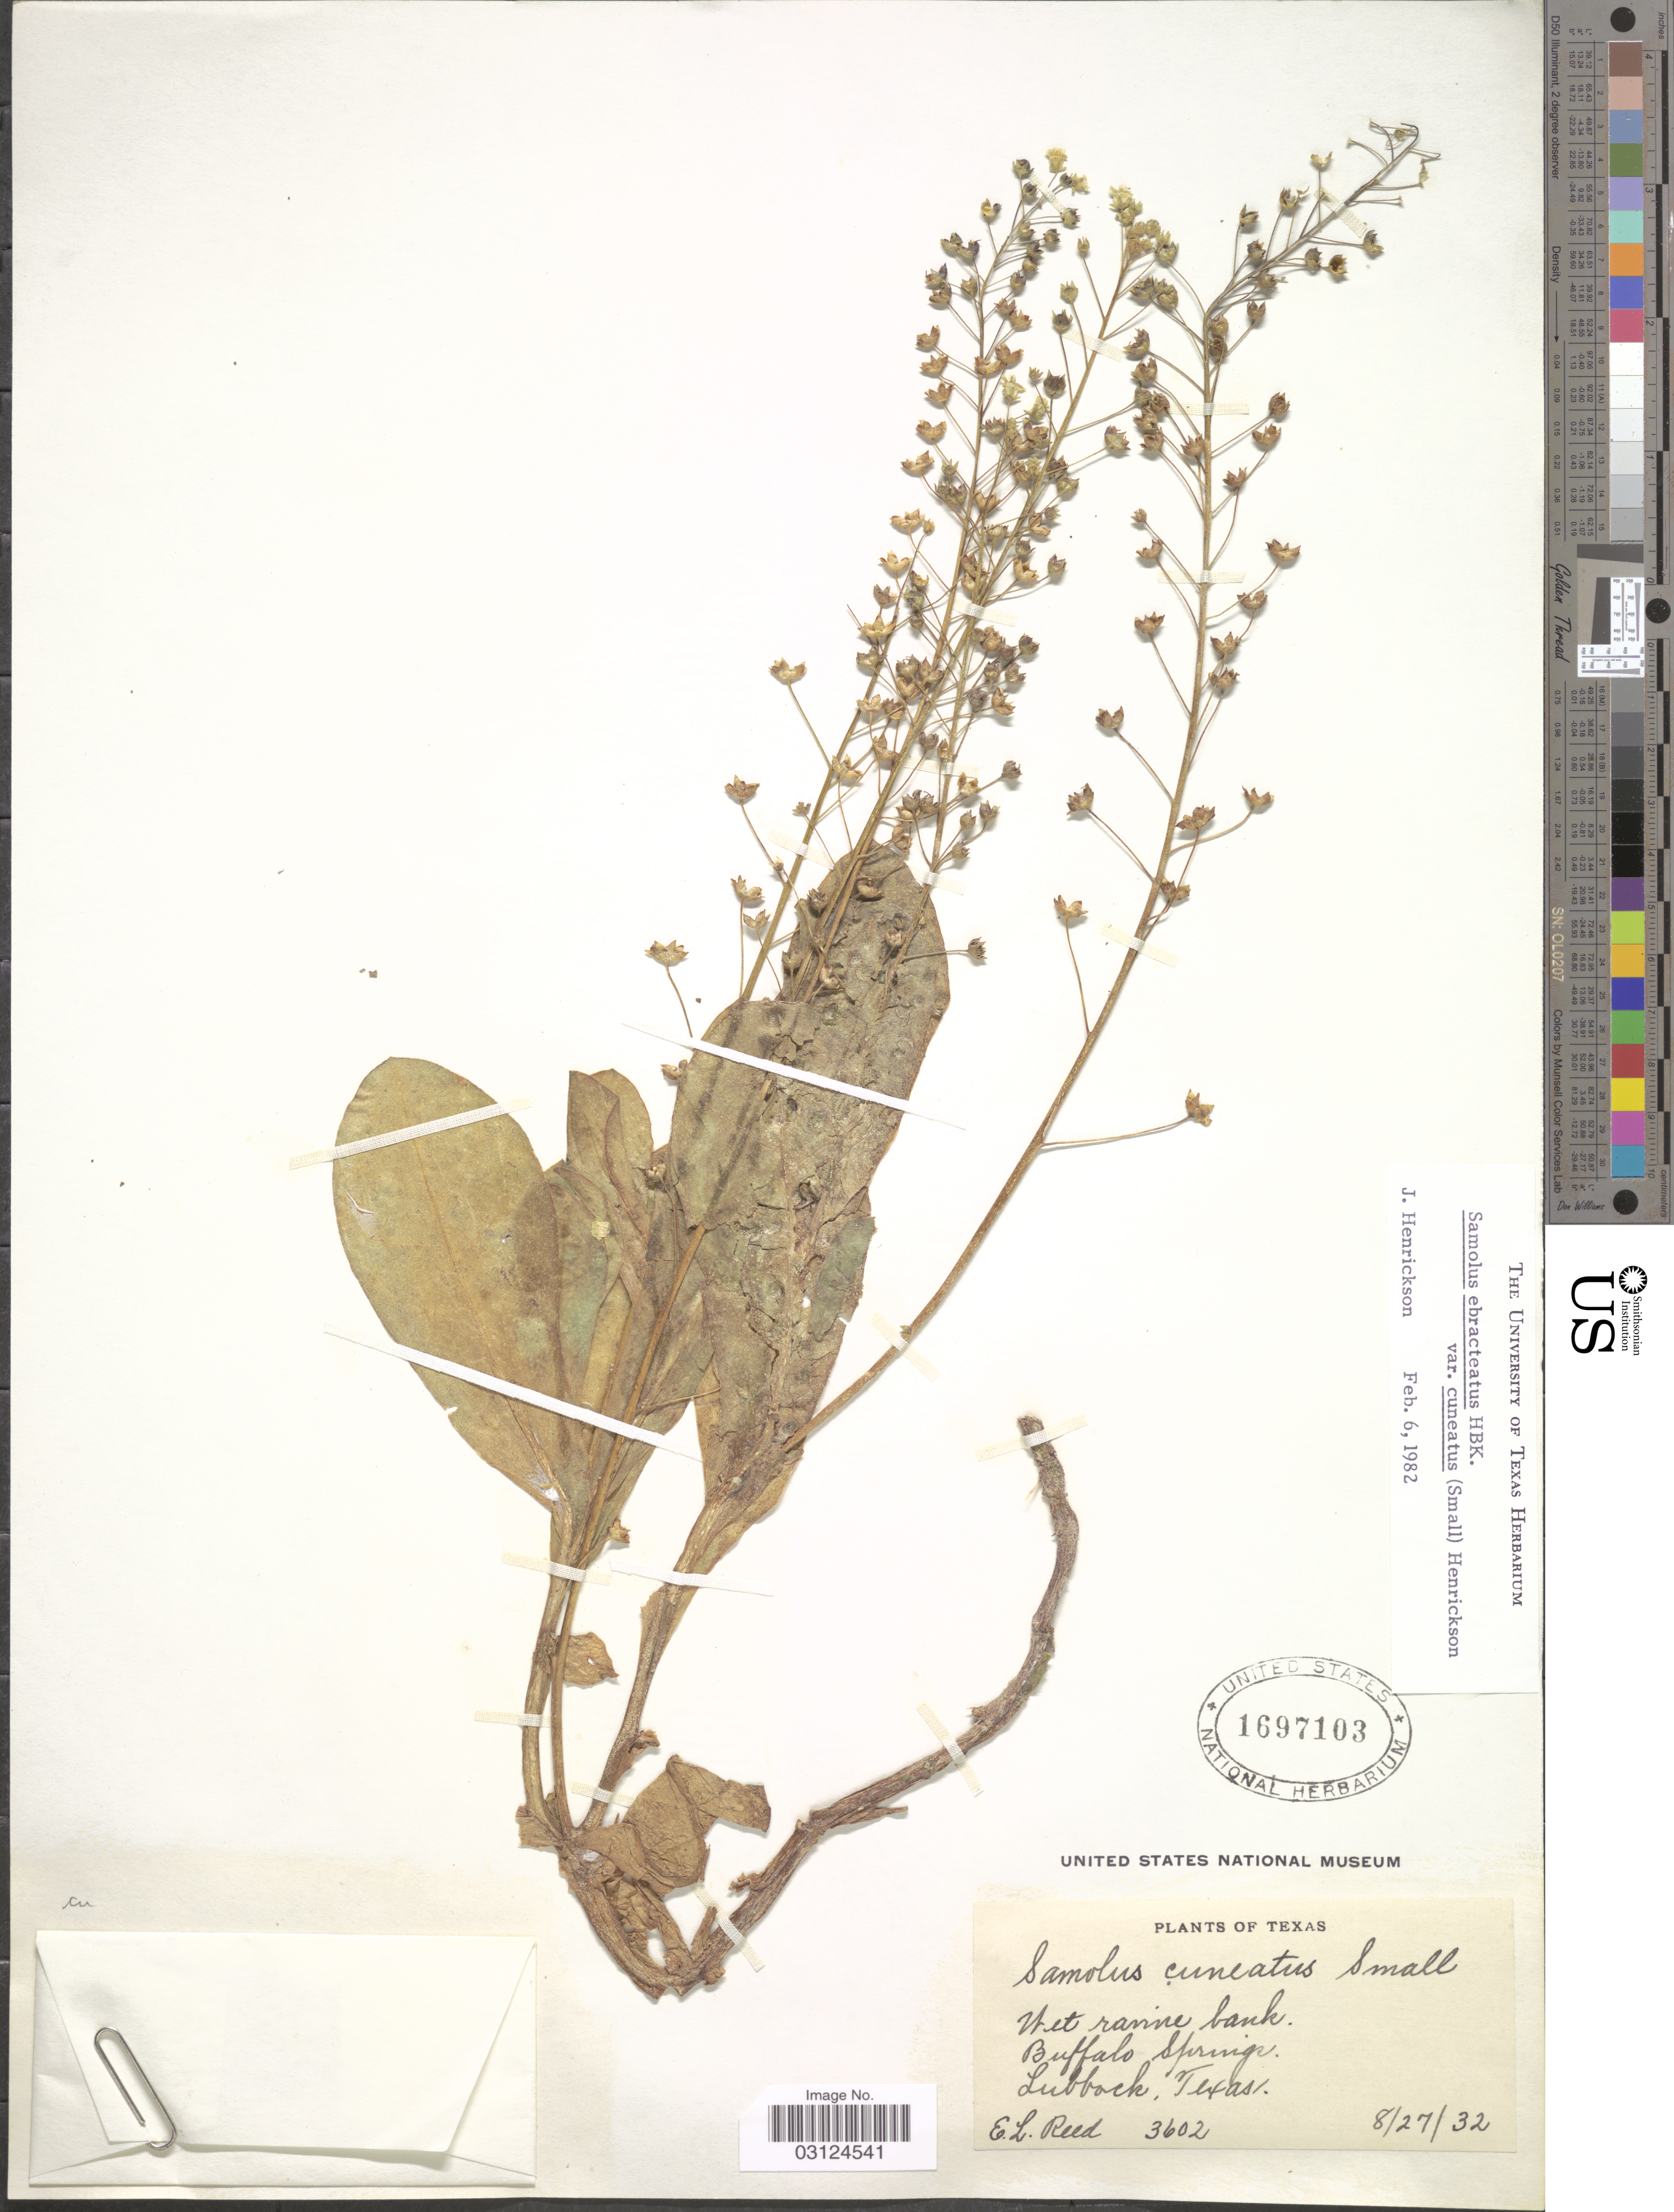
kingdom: Plantae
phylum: Tracheophyta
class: Magnoliopsida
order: Ericales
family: Primulaceae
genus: Samolus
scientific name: Samolus ebracteatus subsp. cuneatus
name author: (Small) R. Knuth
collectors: E. Reed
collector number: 3602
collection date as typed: Transcribed d/m/y: 27/8/32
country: United States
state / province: Texas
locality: Buffalo Springs, Lubbock, Texas.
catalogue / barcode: US 1697103